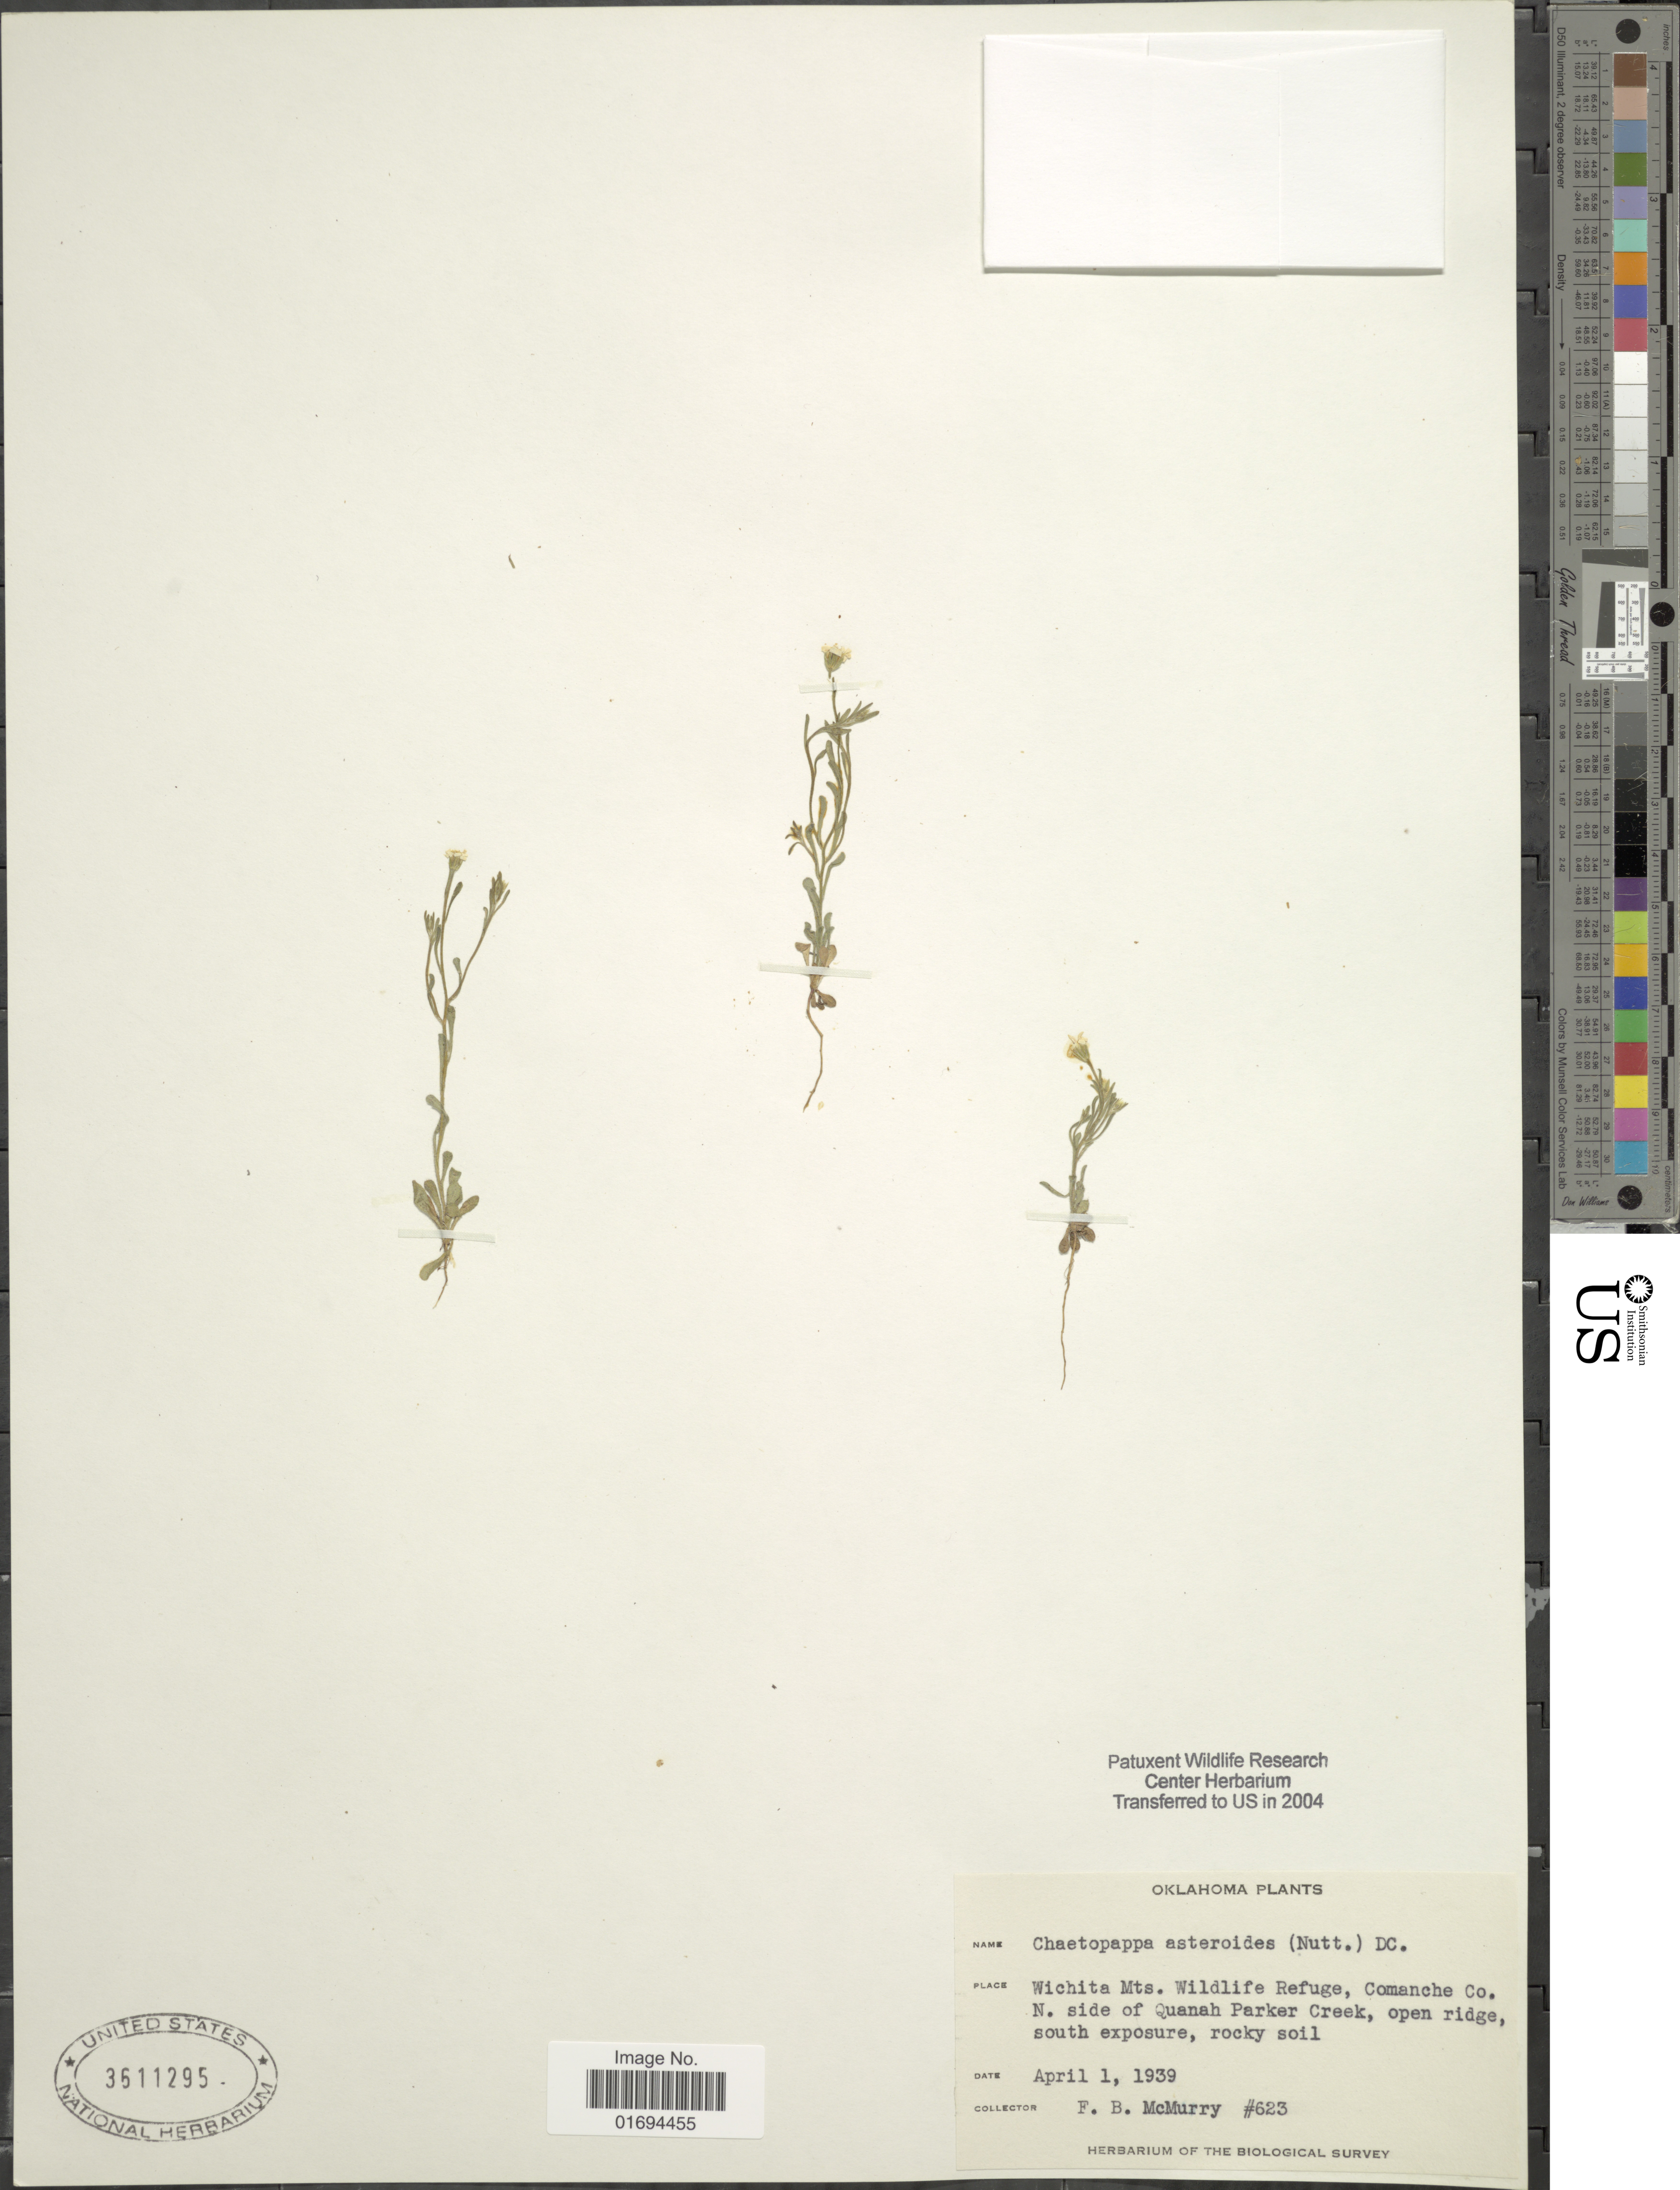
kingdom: Plantae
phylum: Tracheophyta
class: Magnoliopsida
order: Asterales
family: Asteraceae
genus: Chaetopappa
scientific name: Chaetopappa asteroides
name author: (Nutt.) DC.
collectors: F. B. McMurry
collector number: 623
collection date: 1939-04-01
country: United States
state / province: Oklahoma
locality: Wichita Mts. Wildlife Refuge Comache Co., N. side of Quanah Parker Creek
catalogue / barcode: US 3511295